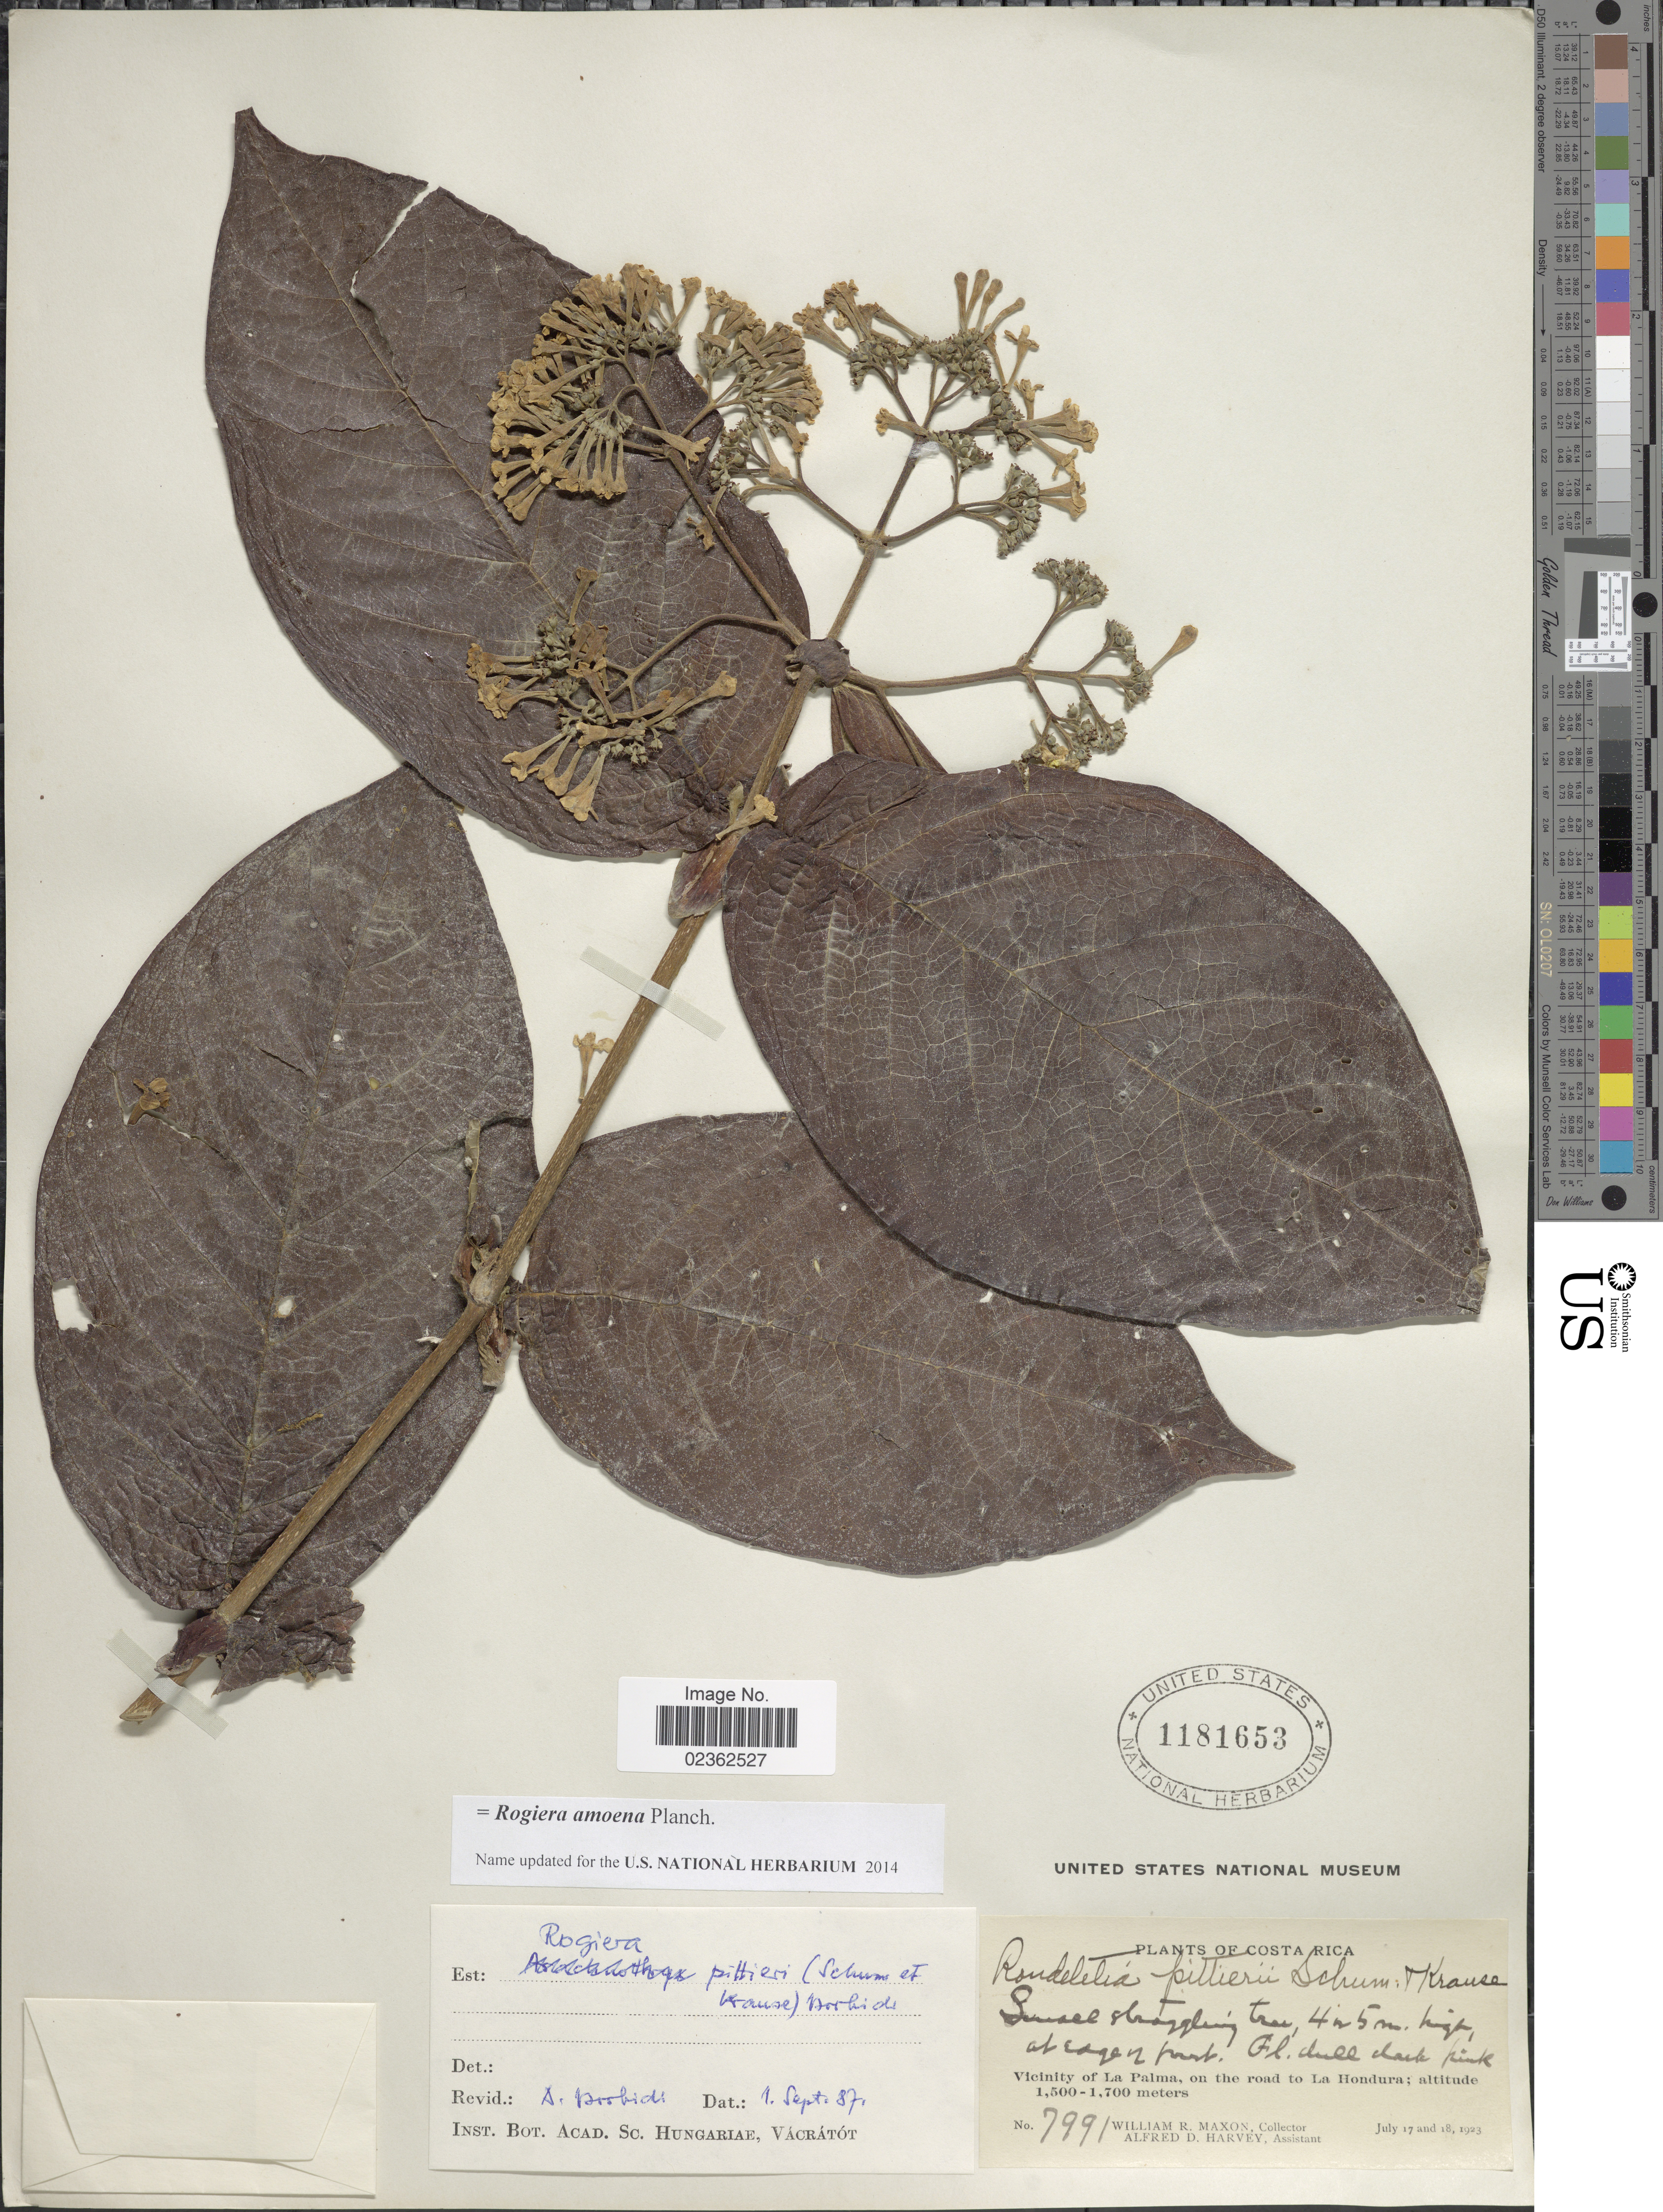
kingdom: Plantae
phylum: Tracheophyta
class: Magnoliopsida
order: Gentianales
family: Rubiaceae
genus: Rogiera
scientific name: Rogiera amoena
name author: Planch.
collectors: W. R. Maxon & A. D. Harvey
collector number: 7991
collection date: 1923-07-17/1923-07-18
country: Costa Rica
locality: At edge of forest, Vicinity of La Palma, on the road to La Hondura.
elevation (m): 1500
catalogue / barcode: US 1181653